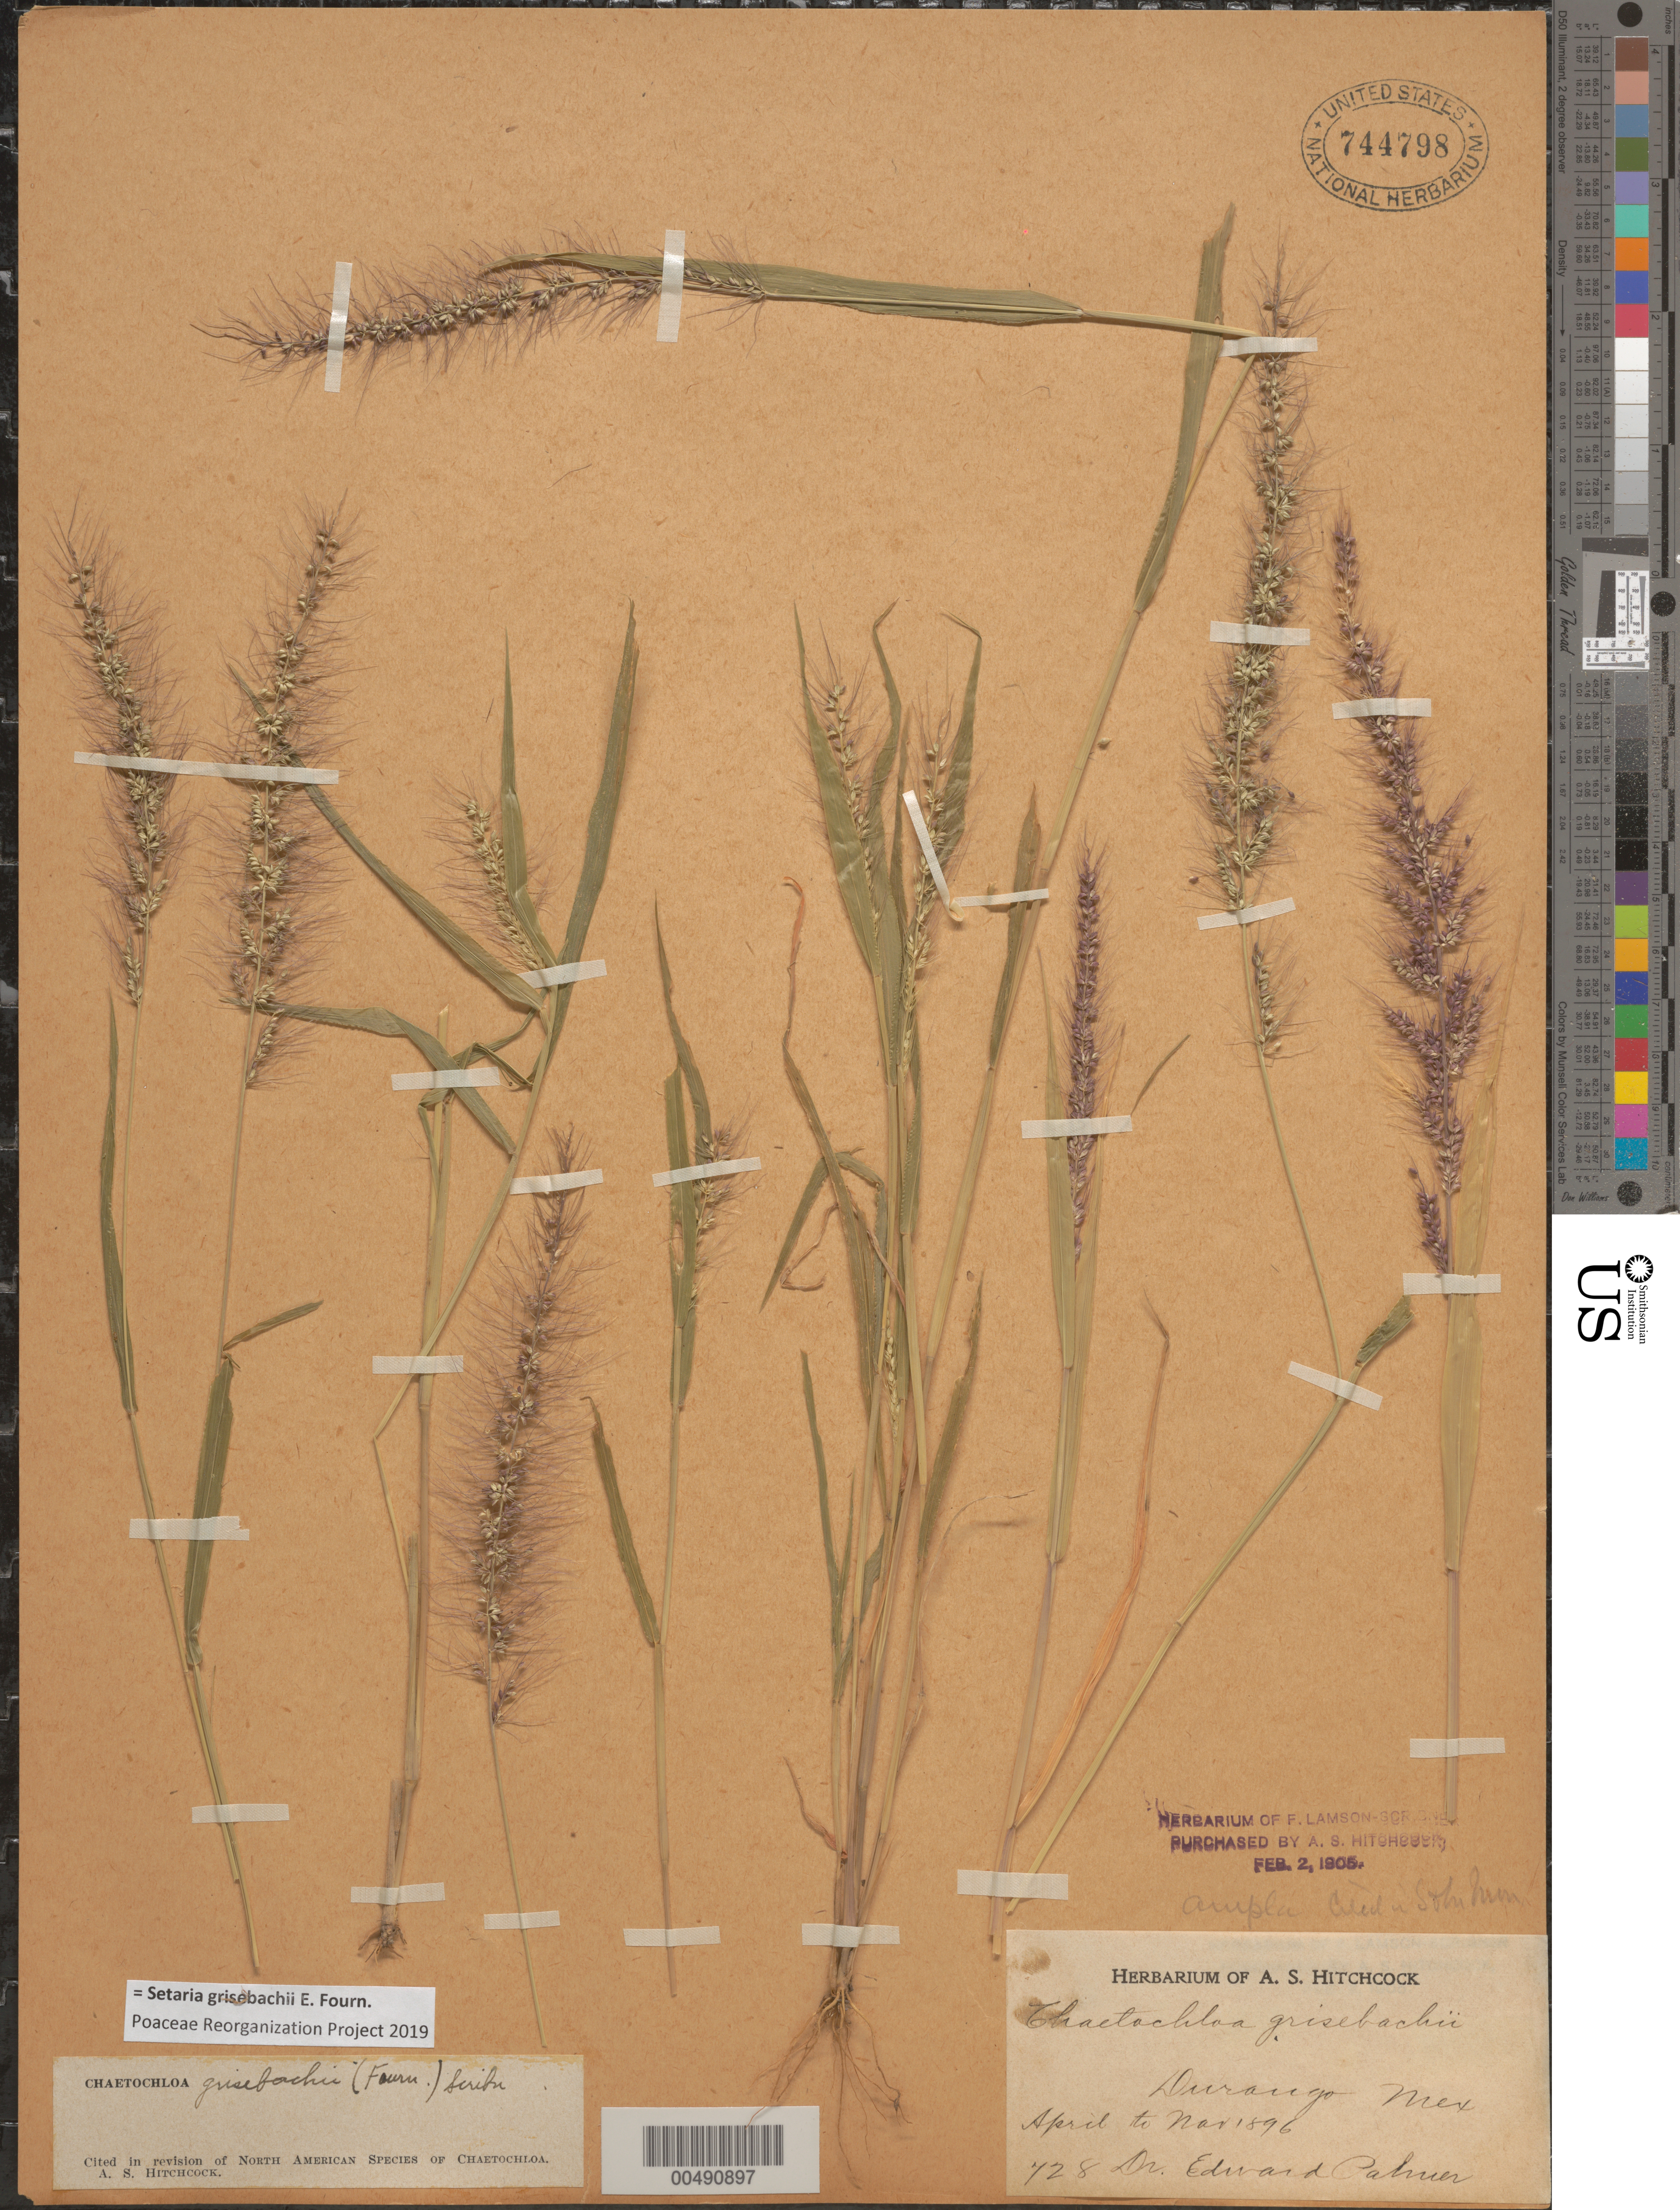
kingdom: Plantae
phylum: Tracheophyta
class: Liliopsida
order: Poales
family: Poaceae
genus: Setaria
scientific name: Setaria grisebachii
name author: E. Fourn.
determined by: Poaceae Reorganization Project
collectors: E. Palmer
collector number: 728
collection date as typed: Apr 1896 to Nov 1896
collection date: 1896-04/1896-11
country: Mexico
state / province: Durango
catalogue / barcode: US 744798